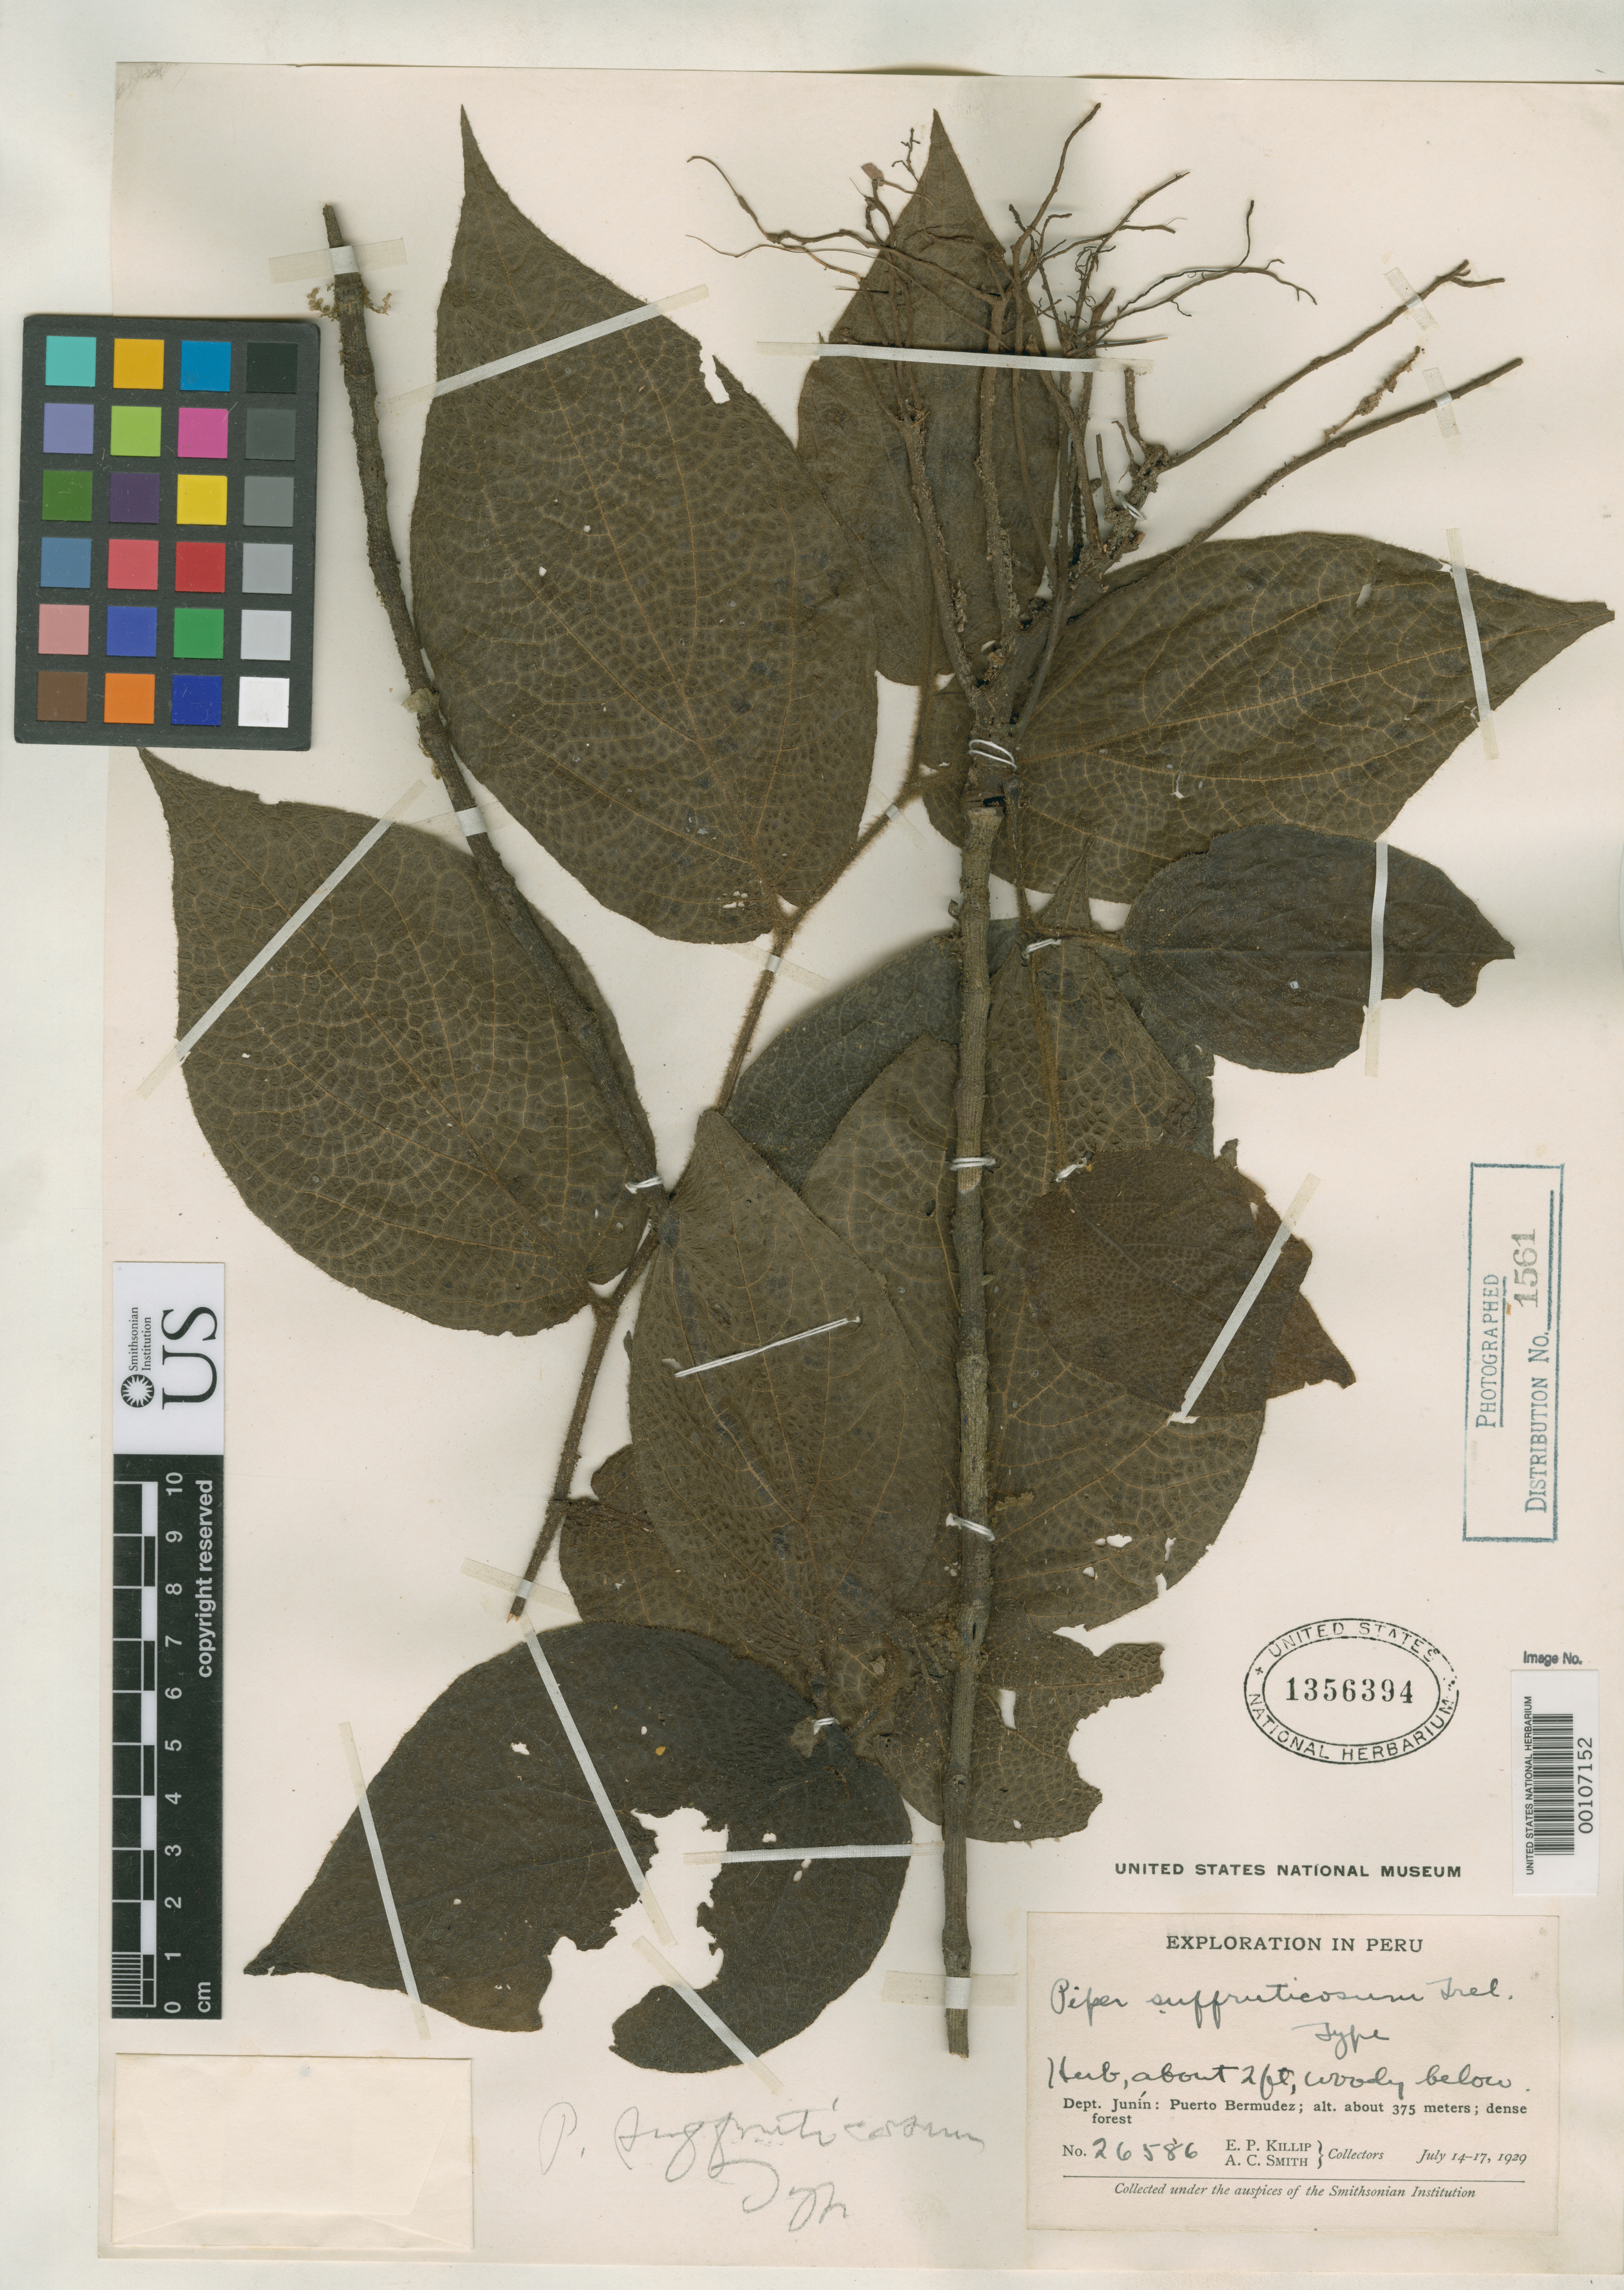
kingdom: Plantae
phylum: Tracheophyta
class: Magnoliopsida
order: Piperales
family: Piperaceae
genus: Piper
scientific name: Piper suffruticosum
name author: Trel. & A.C. Sm.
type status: Holotype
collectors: E. P. Killip & A. C. Smith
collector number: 26586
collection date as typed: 14 Jul 1929 to 17 Jul 1929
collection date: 1929-07-14/1929-07-17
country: Peru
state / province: Junín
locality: Puerto Bermudez.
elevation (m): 375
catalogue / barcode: US 1356394